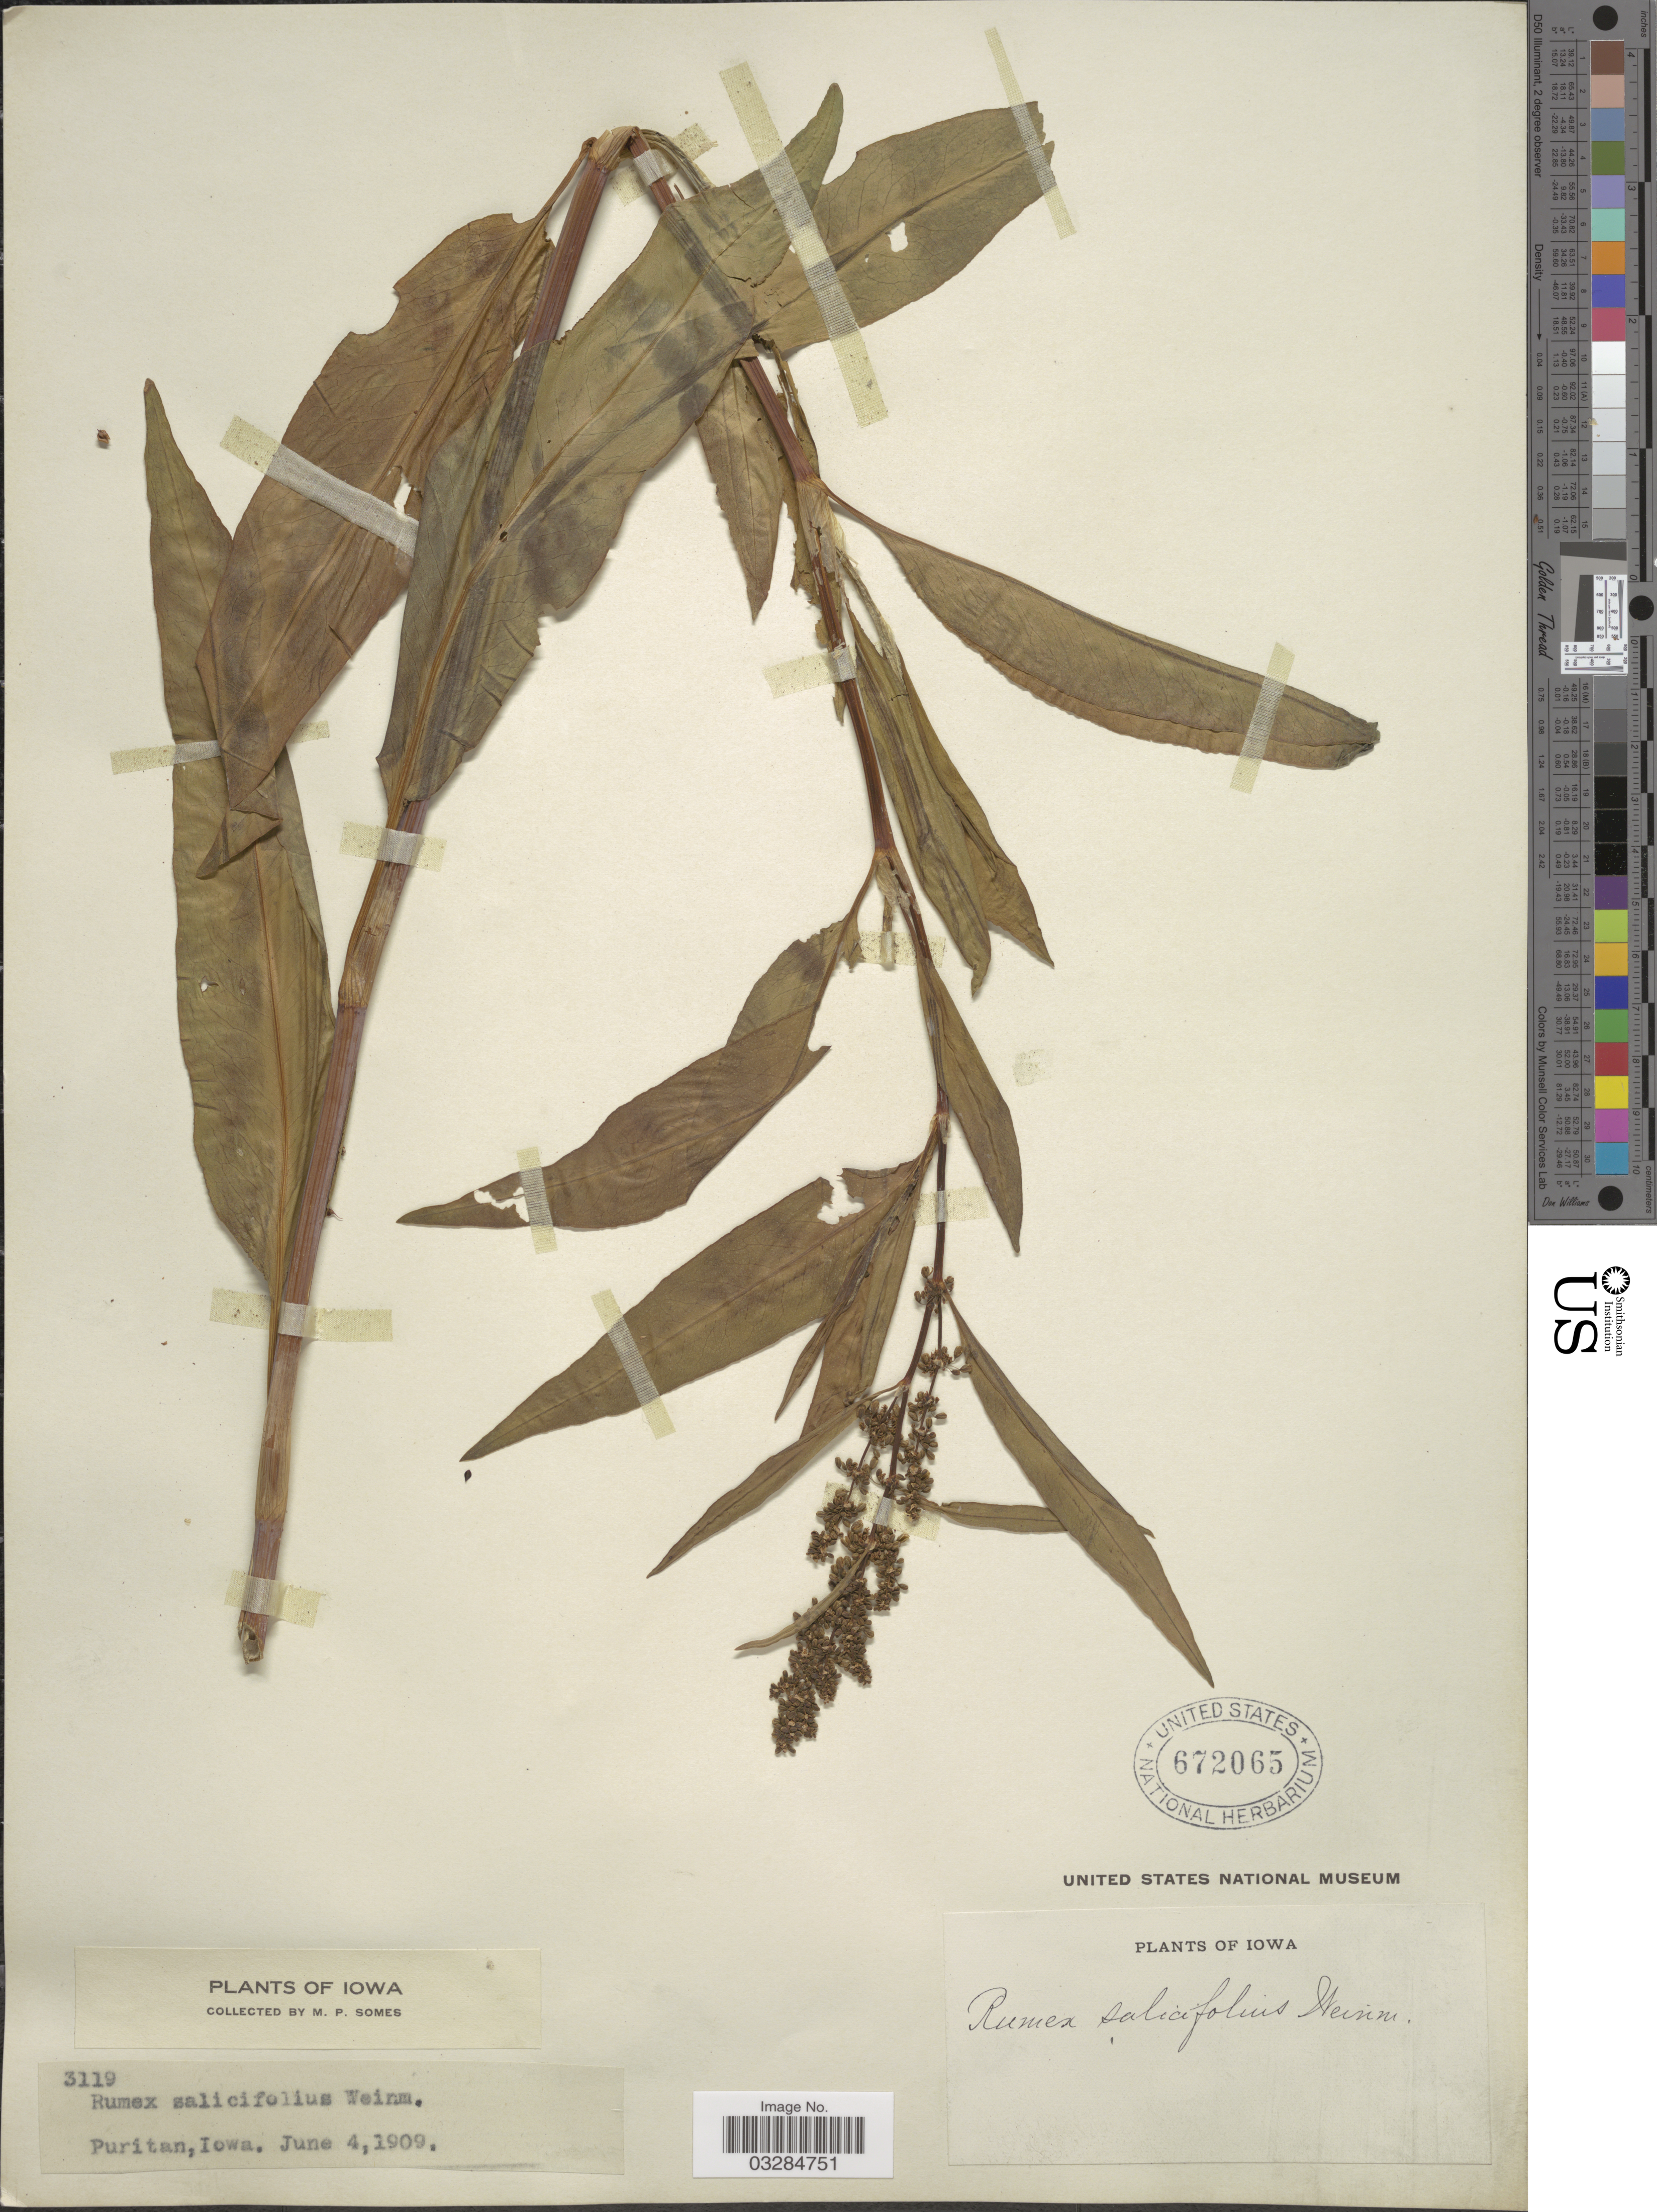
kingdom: Plantae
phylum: Tracheophyta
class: Magnoliopsida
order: Caryophyllales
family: Polygonaceae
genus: Rumex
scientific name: Rumex triangulivalvis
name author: (Danser) Rech. f.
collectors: M. Somes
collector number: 3119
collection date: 1909-06-04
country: United States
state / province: Iowa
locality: Puritan.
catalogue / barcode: US 672065